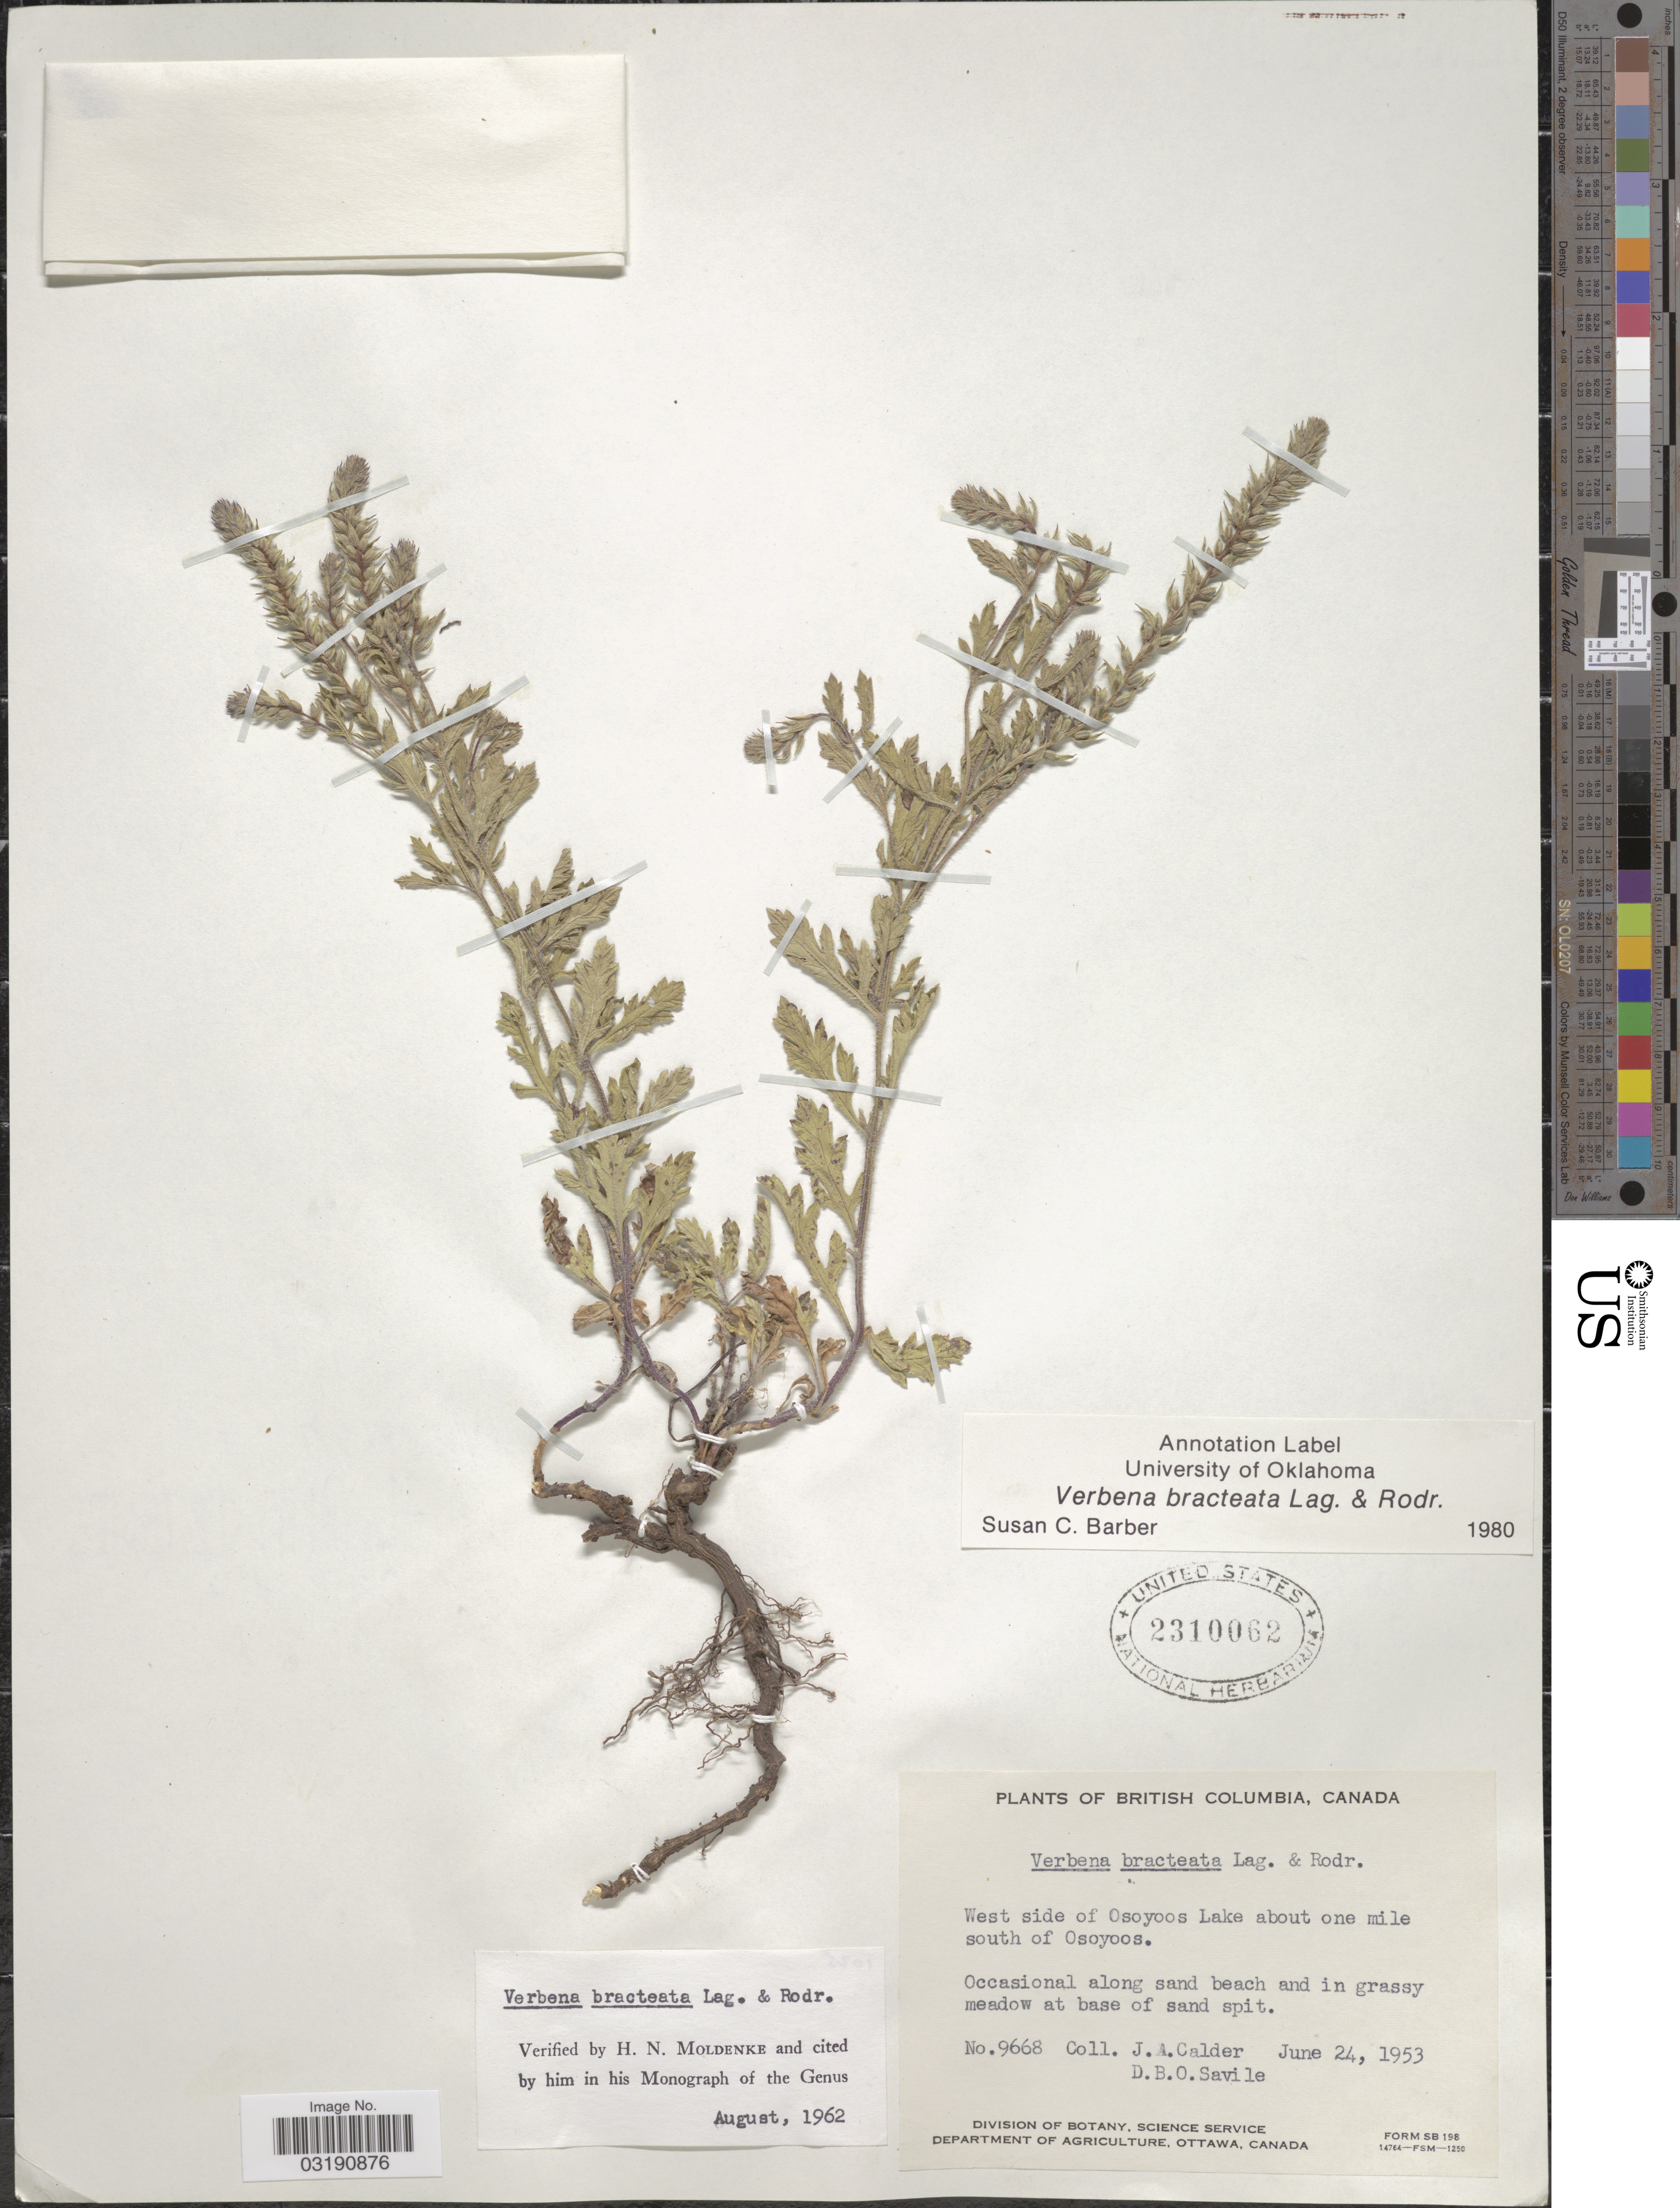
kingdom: Plantae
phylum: Tracheophyta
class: Magnoliopsida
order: Lamiales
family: Verbenaceae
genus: Verbena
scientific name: Verbena bracteata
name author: Cav. ex Lag. & Rodr.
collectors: J. A. Calder & D. Savile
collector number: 9668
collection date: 1953-06-24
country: Canada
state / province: British Columbia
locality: West side of Osoyoos Lake about one mile south of Osoyoos.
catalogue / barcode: US 2310062